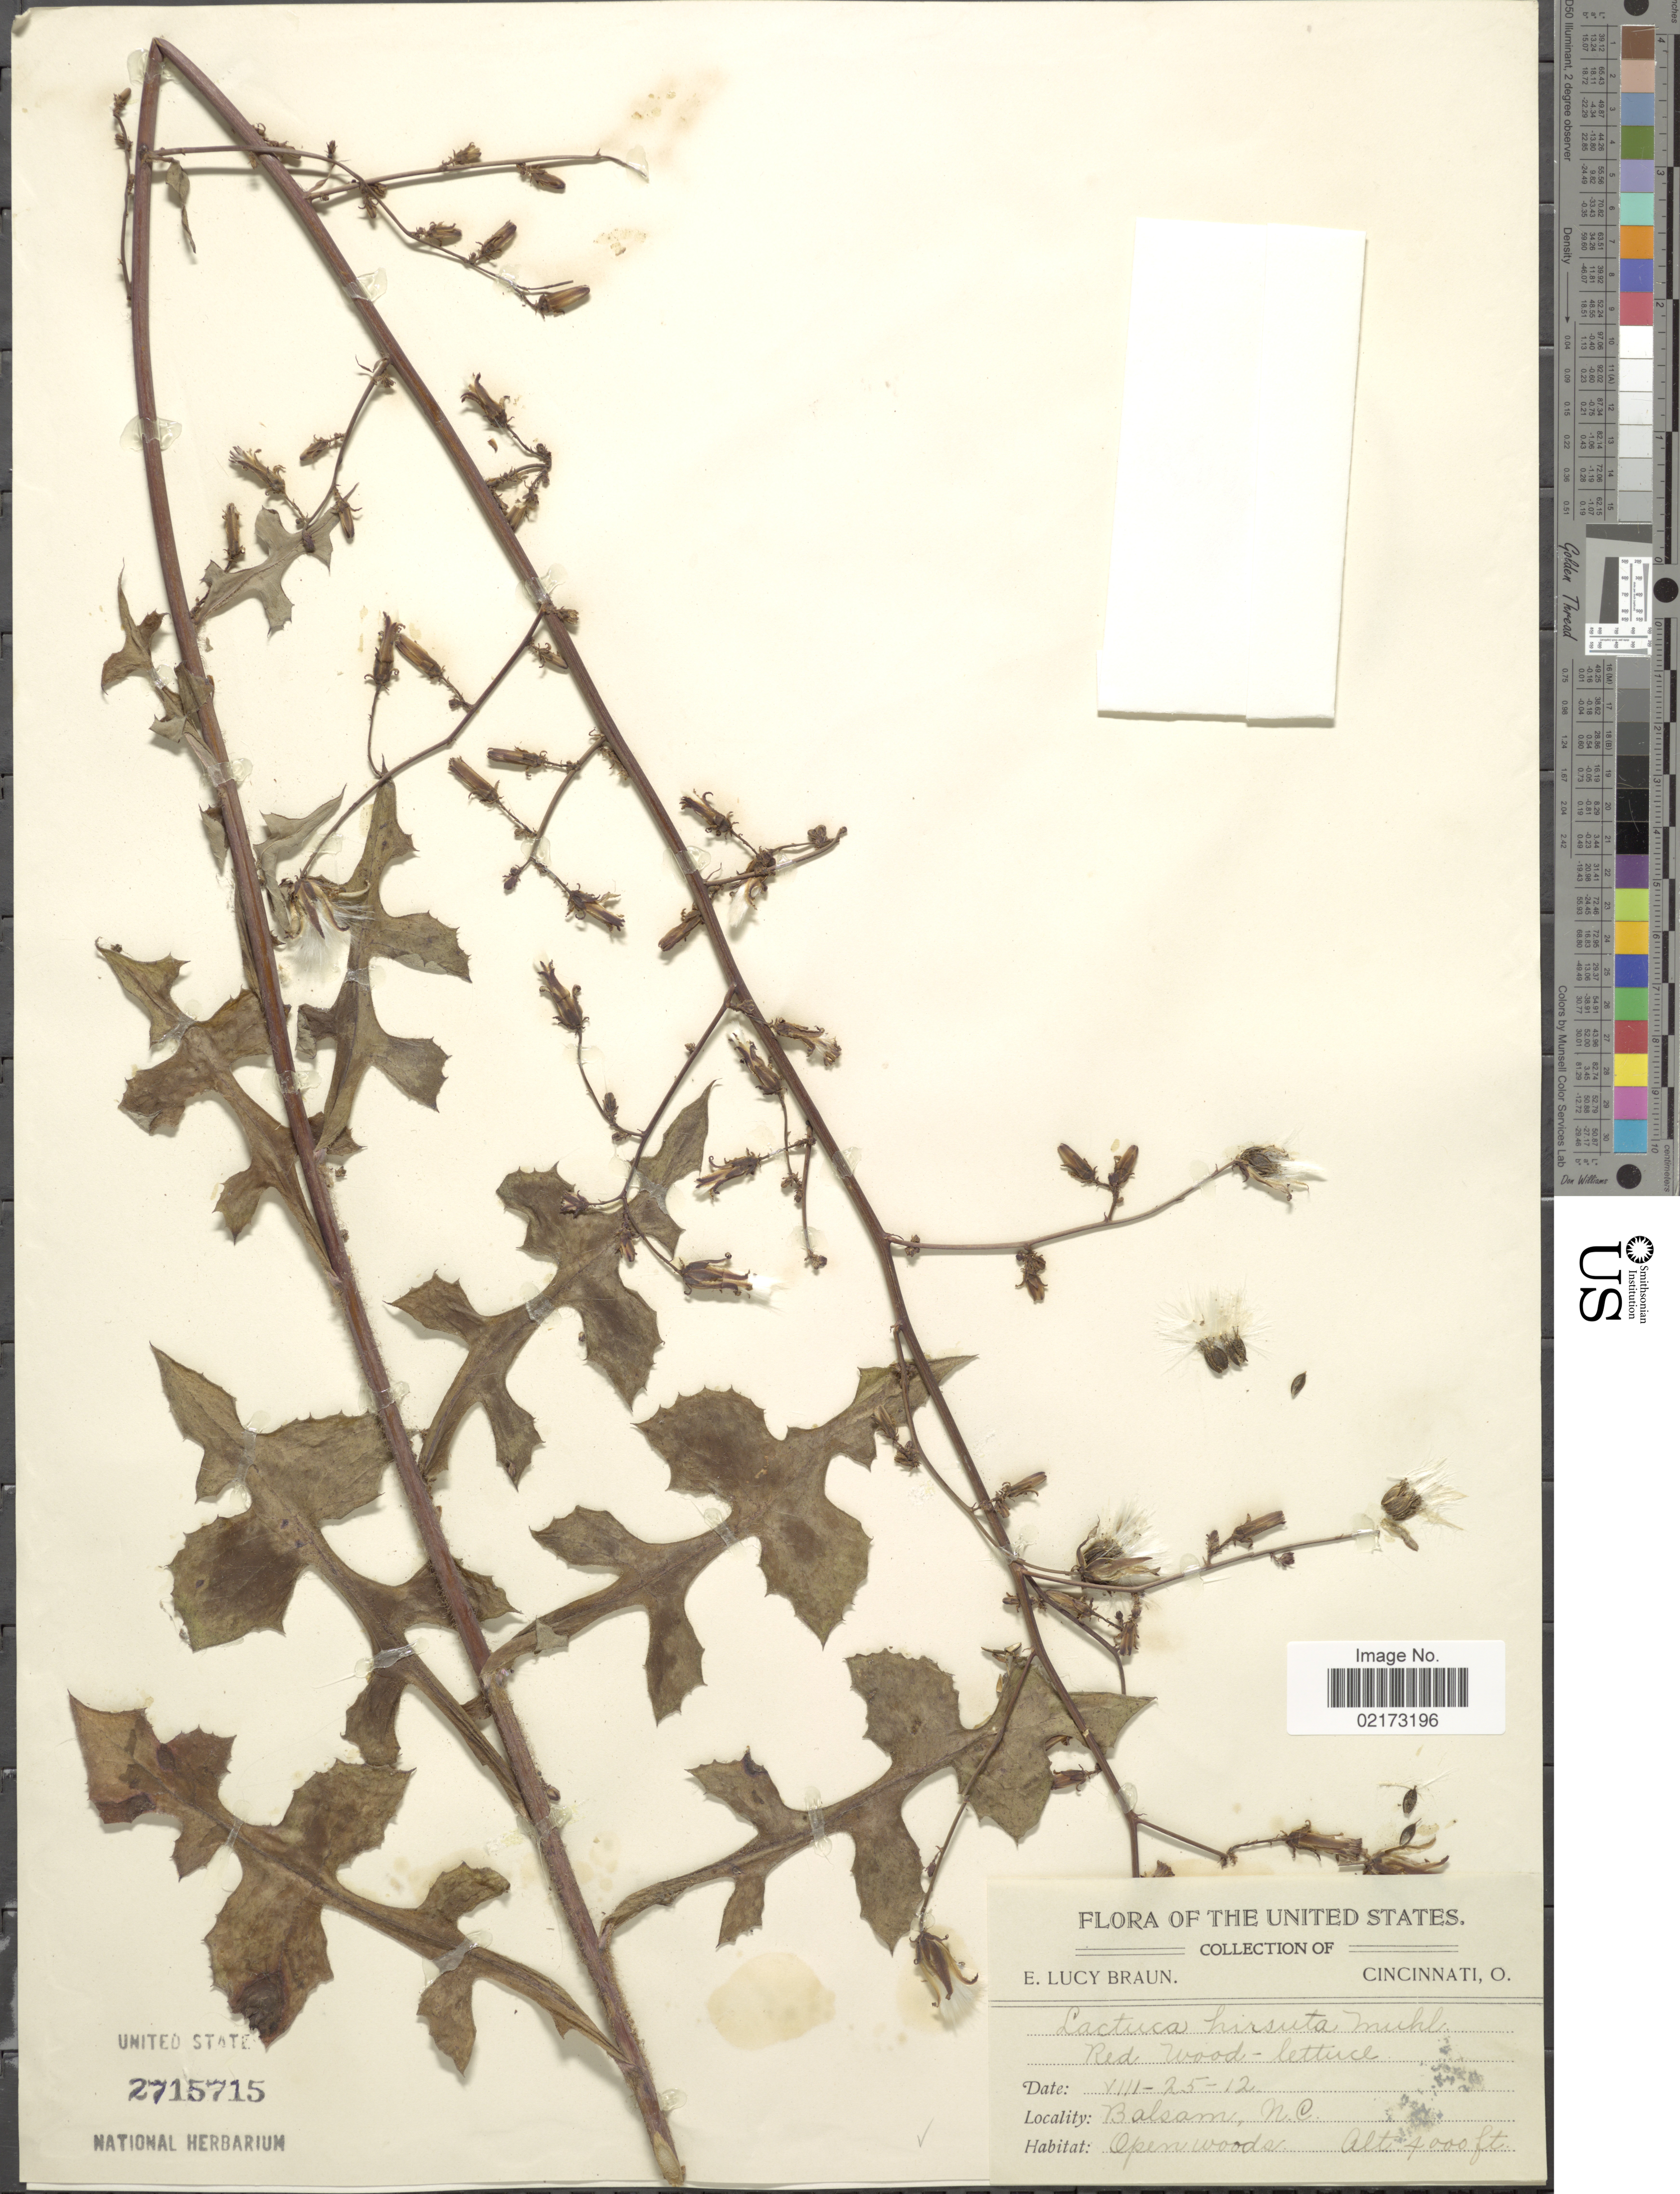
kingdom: Plantae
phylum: Tracheophyta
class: Magnoliopsida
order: Asterales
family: Asteraceae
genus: Lactuca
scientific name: Lactuca hirsuta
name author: Muhl. ex Nutt.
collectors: E. L. Braun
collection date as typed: Transcribed d/m/y: 25/8/12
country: United States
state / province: North Carolina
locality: The United States, Balsam, N. C.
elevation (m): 1219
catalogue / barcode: US 2715715